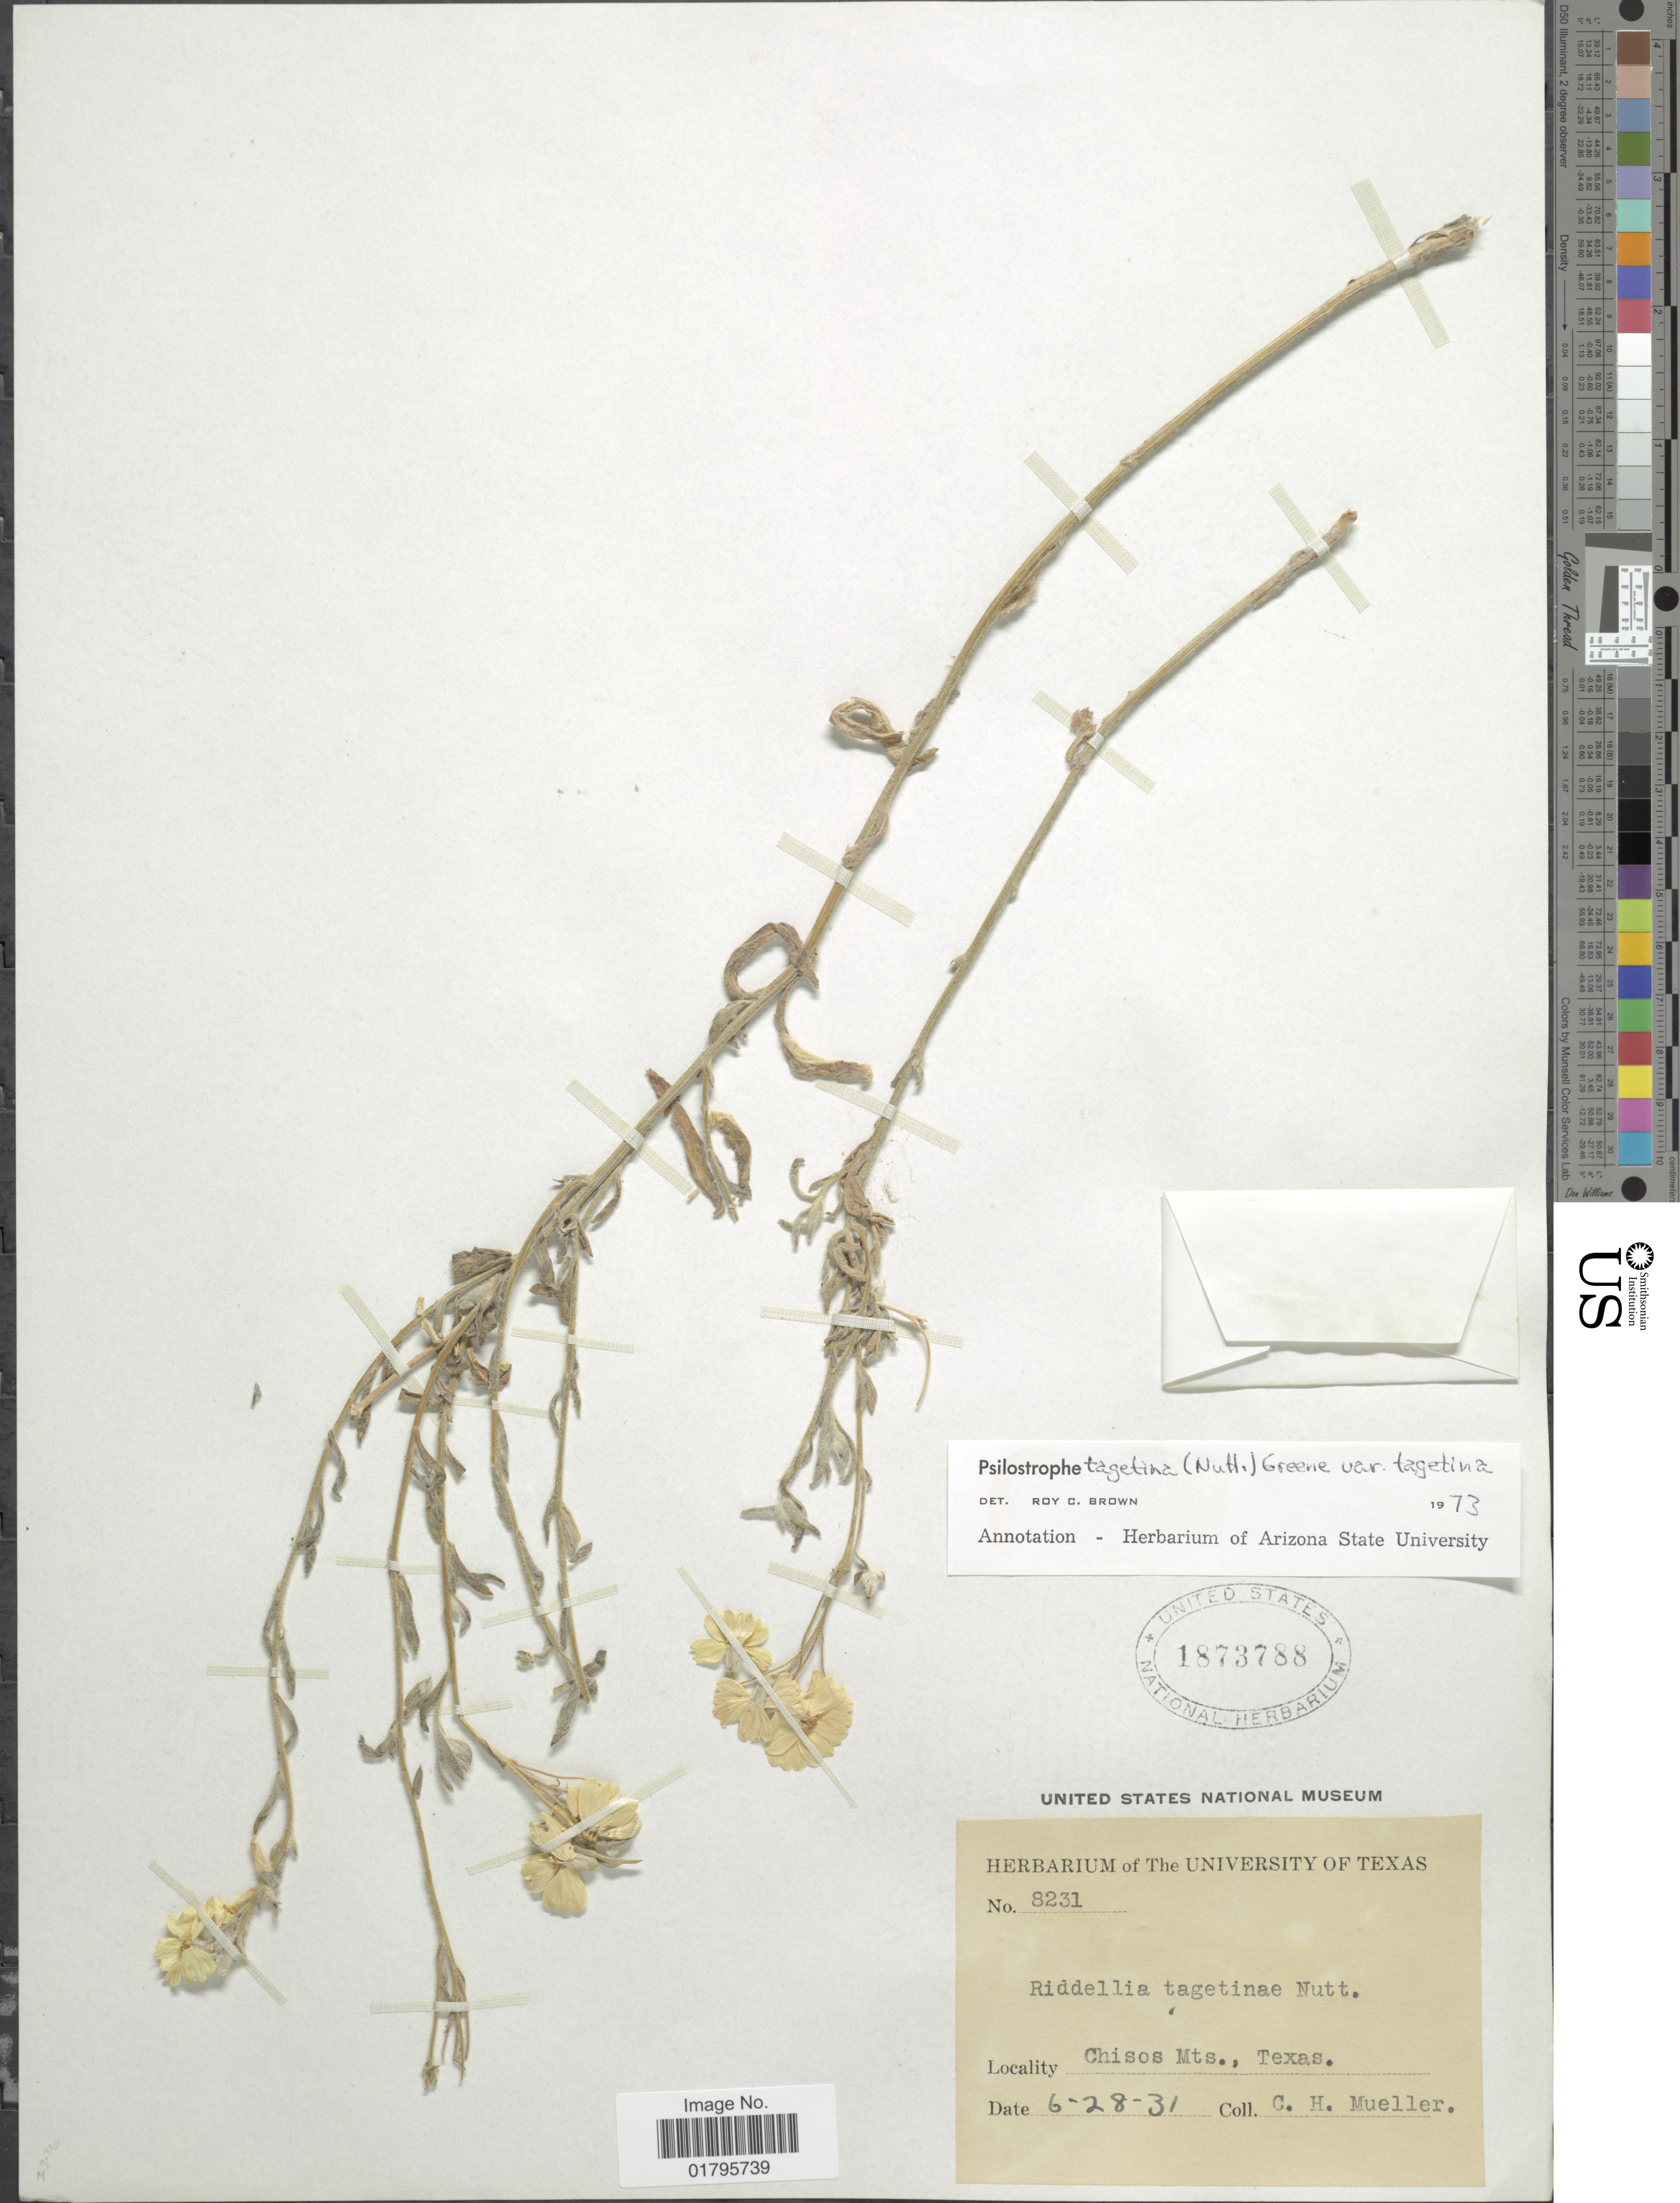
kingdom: Plantae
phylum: Tracheophyta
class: Magnoliopsida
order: Asterales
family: Asteraceae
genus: Psilostrophe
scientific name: Psilostrophe tagetina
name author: (Nutt.) Greene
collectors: C. H. Mueller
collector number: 8231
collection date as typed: Transcribed d/m/y: 28/6/31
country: United States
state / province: Texas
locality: Chisos Mts.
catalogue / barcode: US 1873788